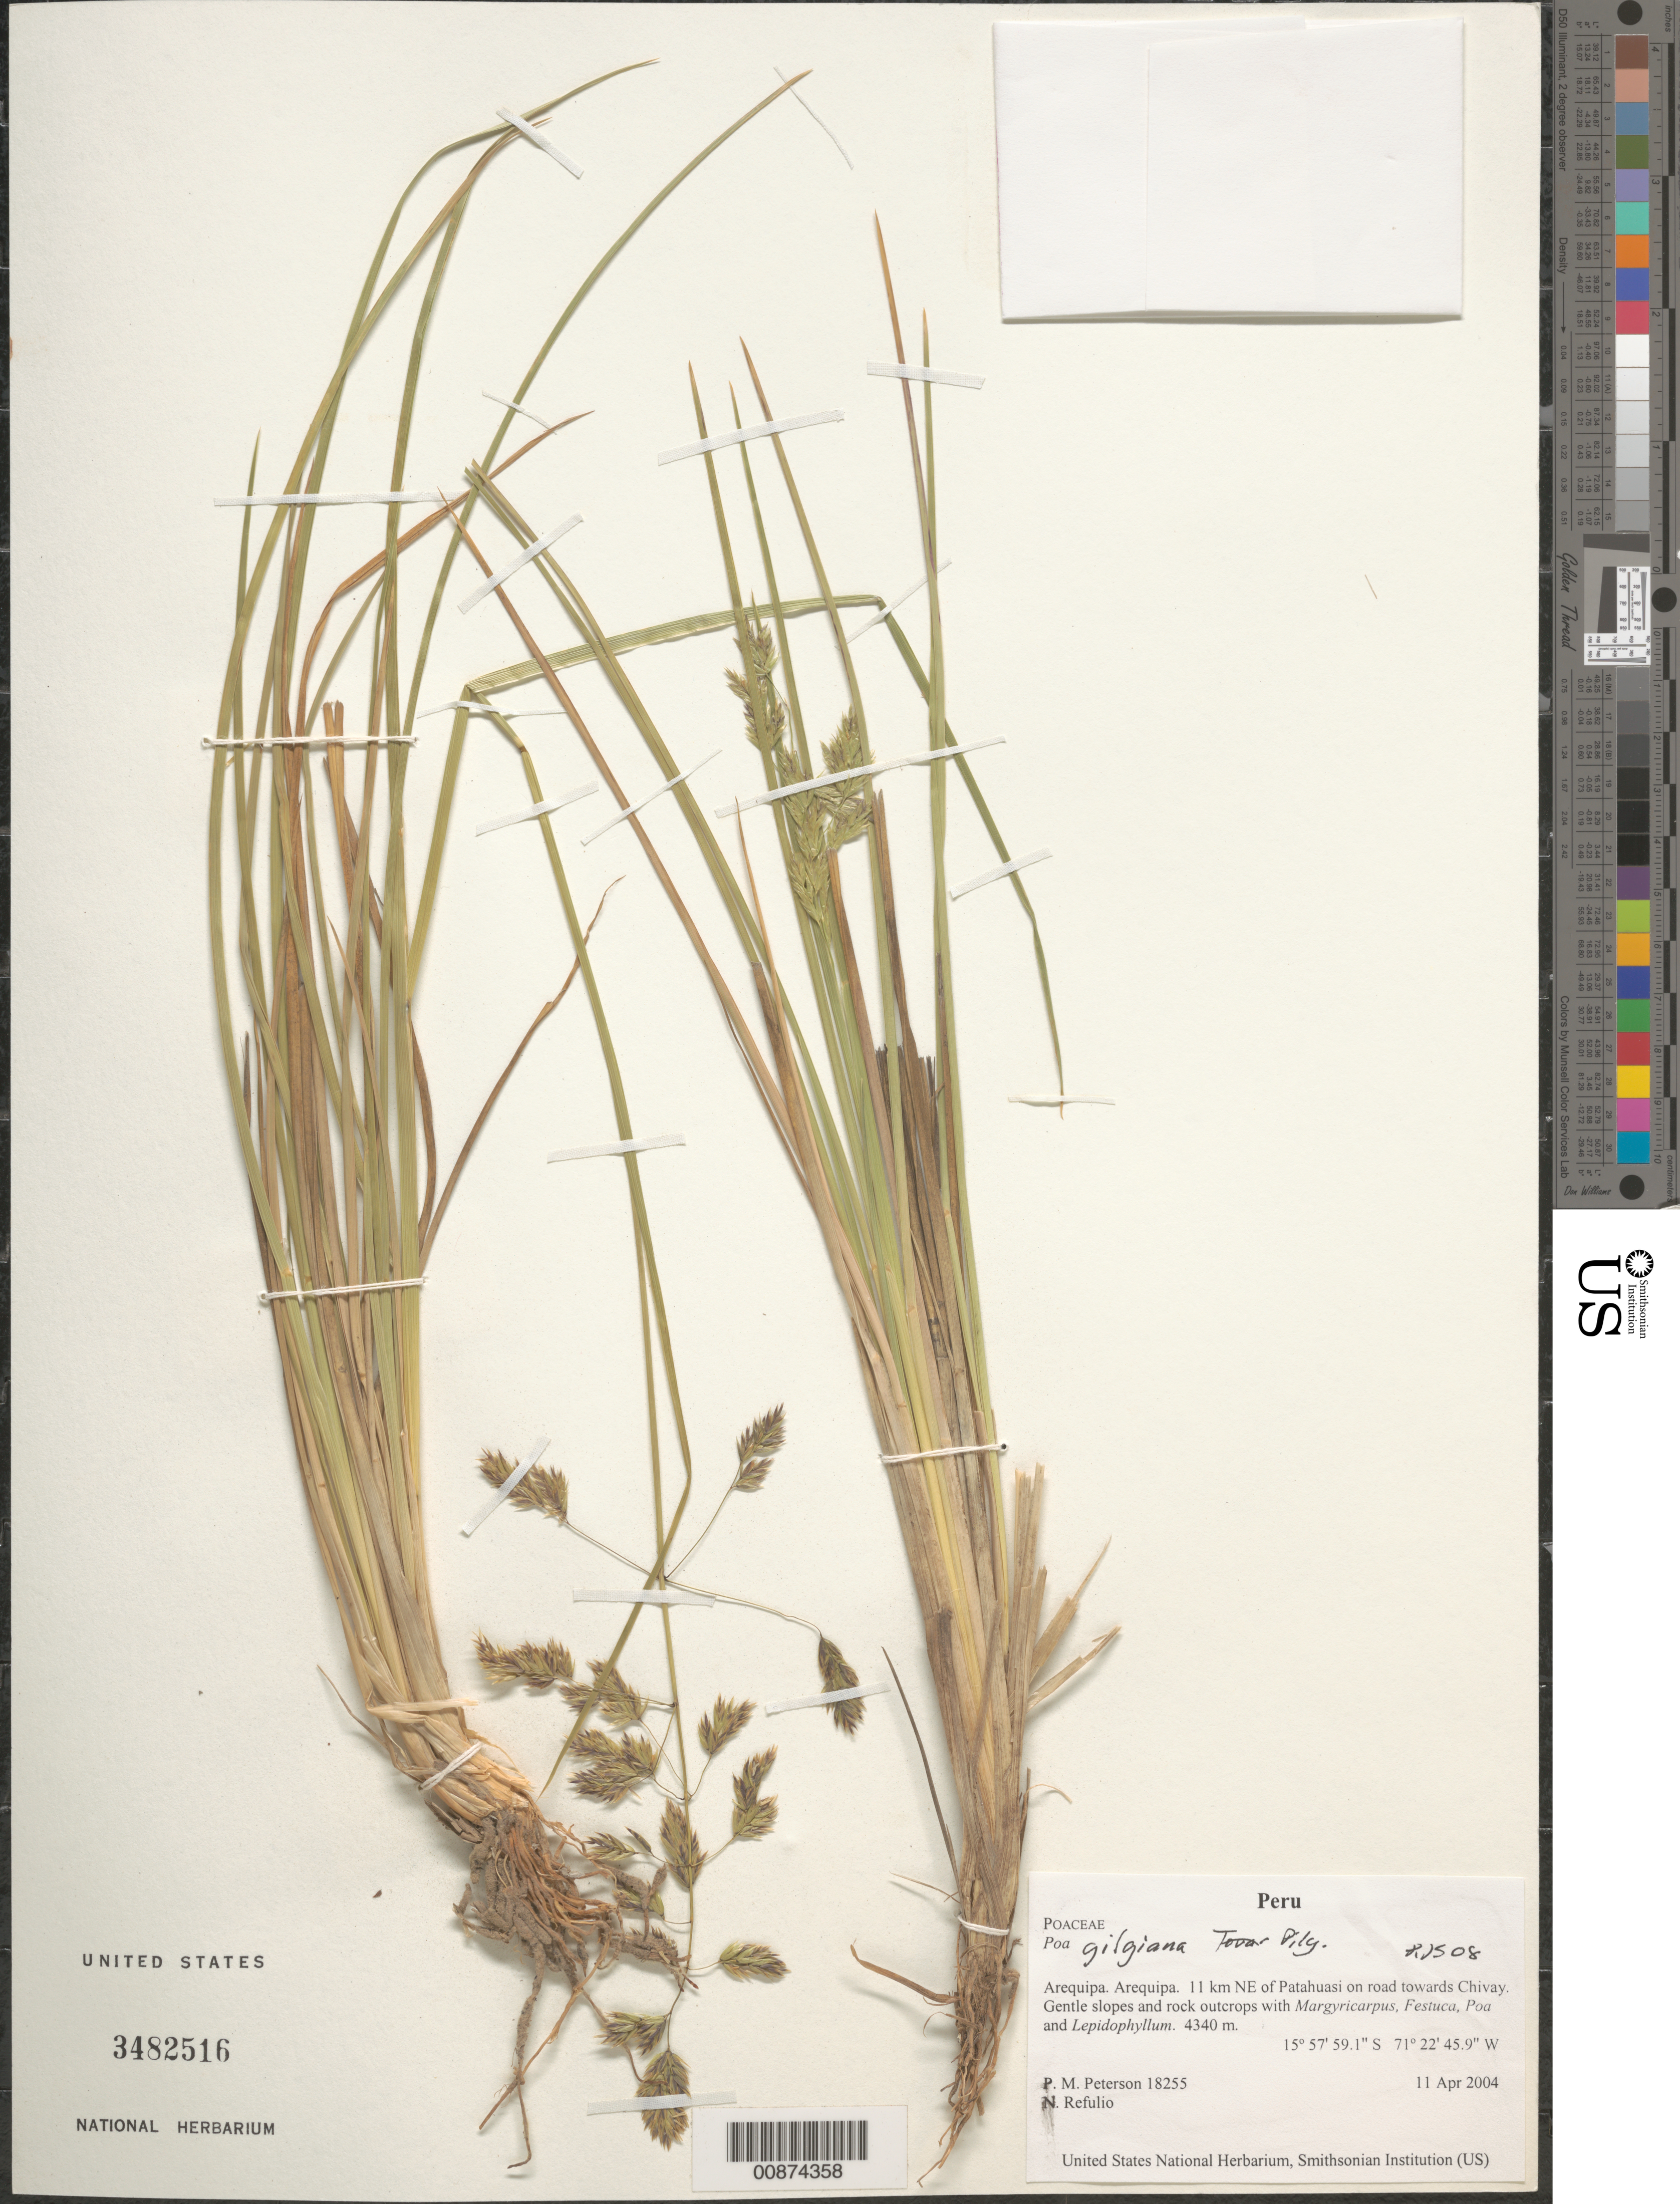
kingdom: Plantae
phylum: Tracheophyta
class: Liliopsida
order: Poales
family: Poaceae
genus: Poa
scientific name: Poa gilgiana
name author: Pilg.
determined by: Soreng, Robert J., Research Associate (BOT), Smithsonian Institution - National Museum of Natural History (UNITED STATES)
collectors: P. M. Peterson & N. Refulio-Rodríguez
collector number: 18255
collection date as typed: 11 Apr 2004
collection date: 2004-04-11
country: Peru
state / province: Arequipa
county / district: Arequipa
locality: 11 km NE of Patahuasi on road towards Chivay. Gentle slopes and rock outcrops with Margyricarpus, Festuca, Poa and Lepidophyllum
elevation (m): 4340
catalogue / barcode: US 3482516